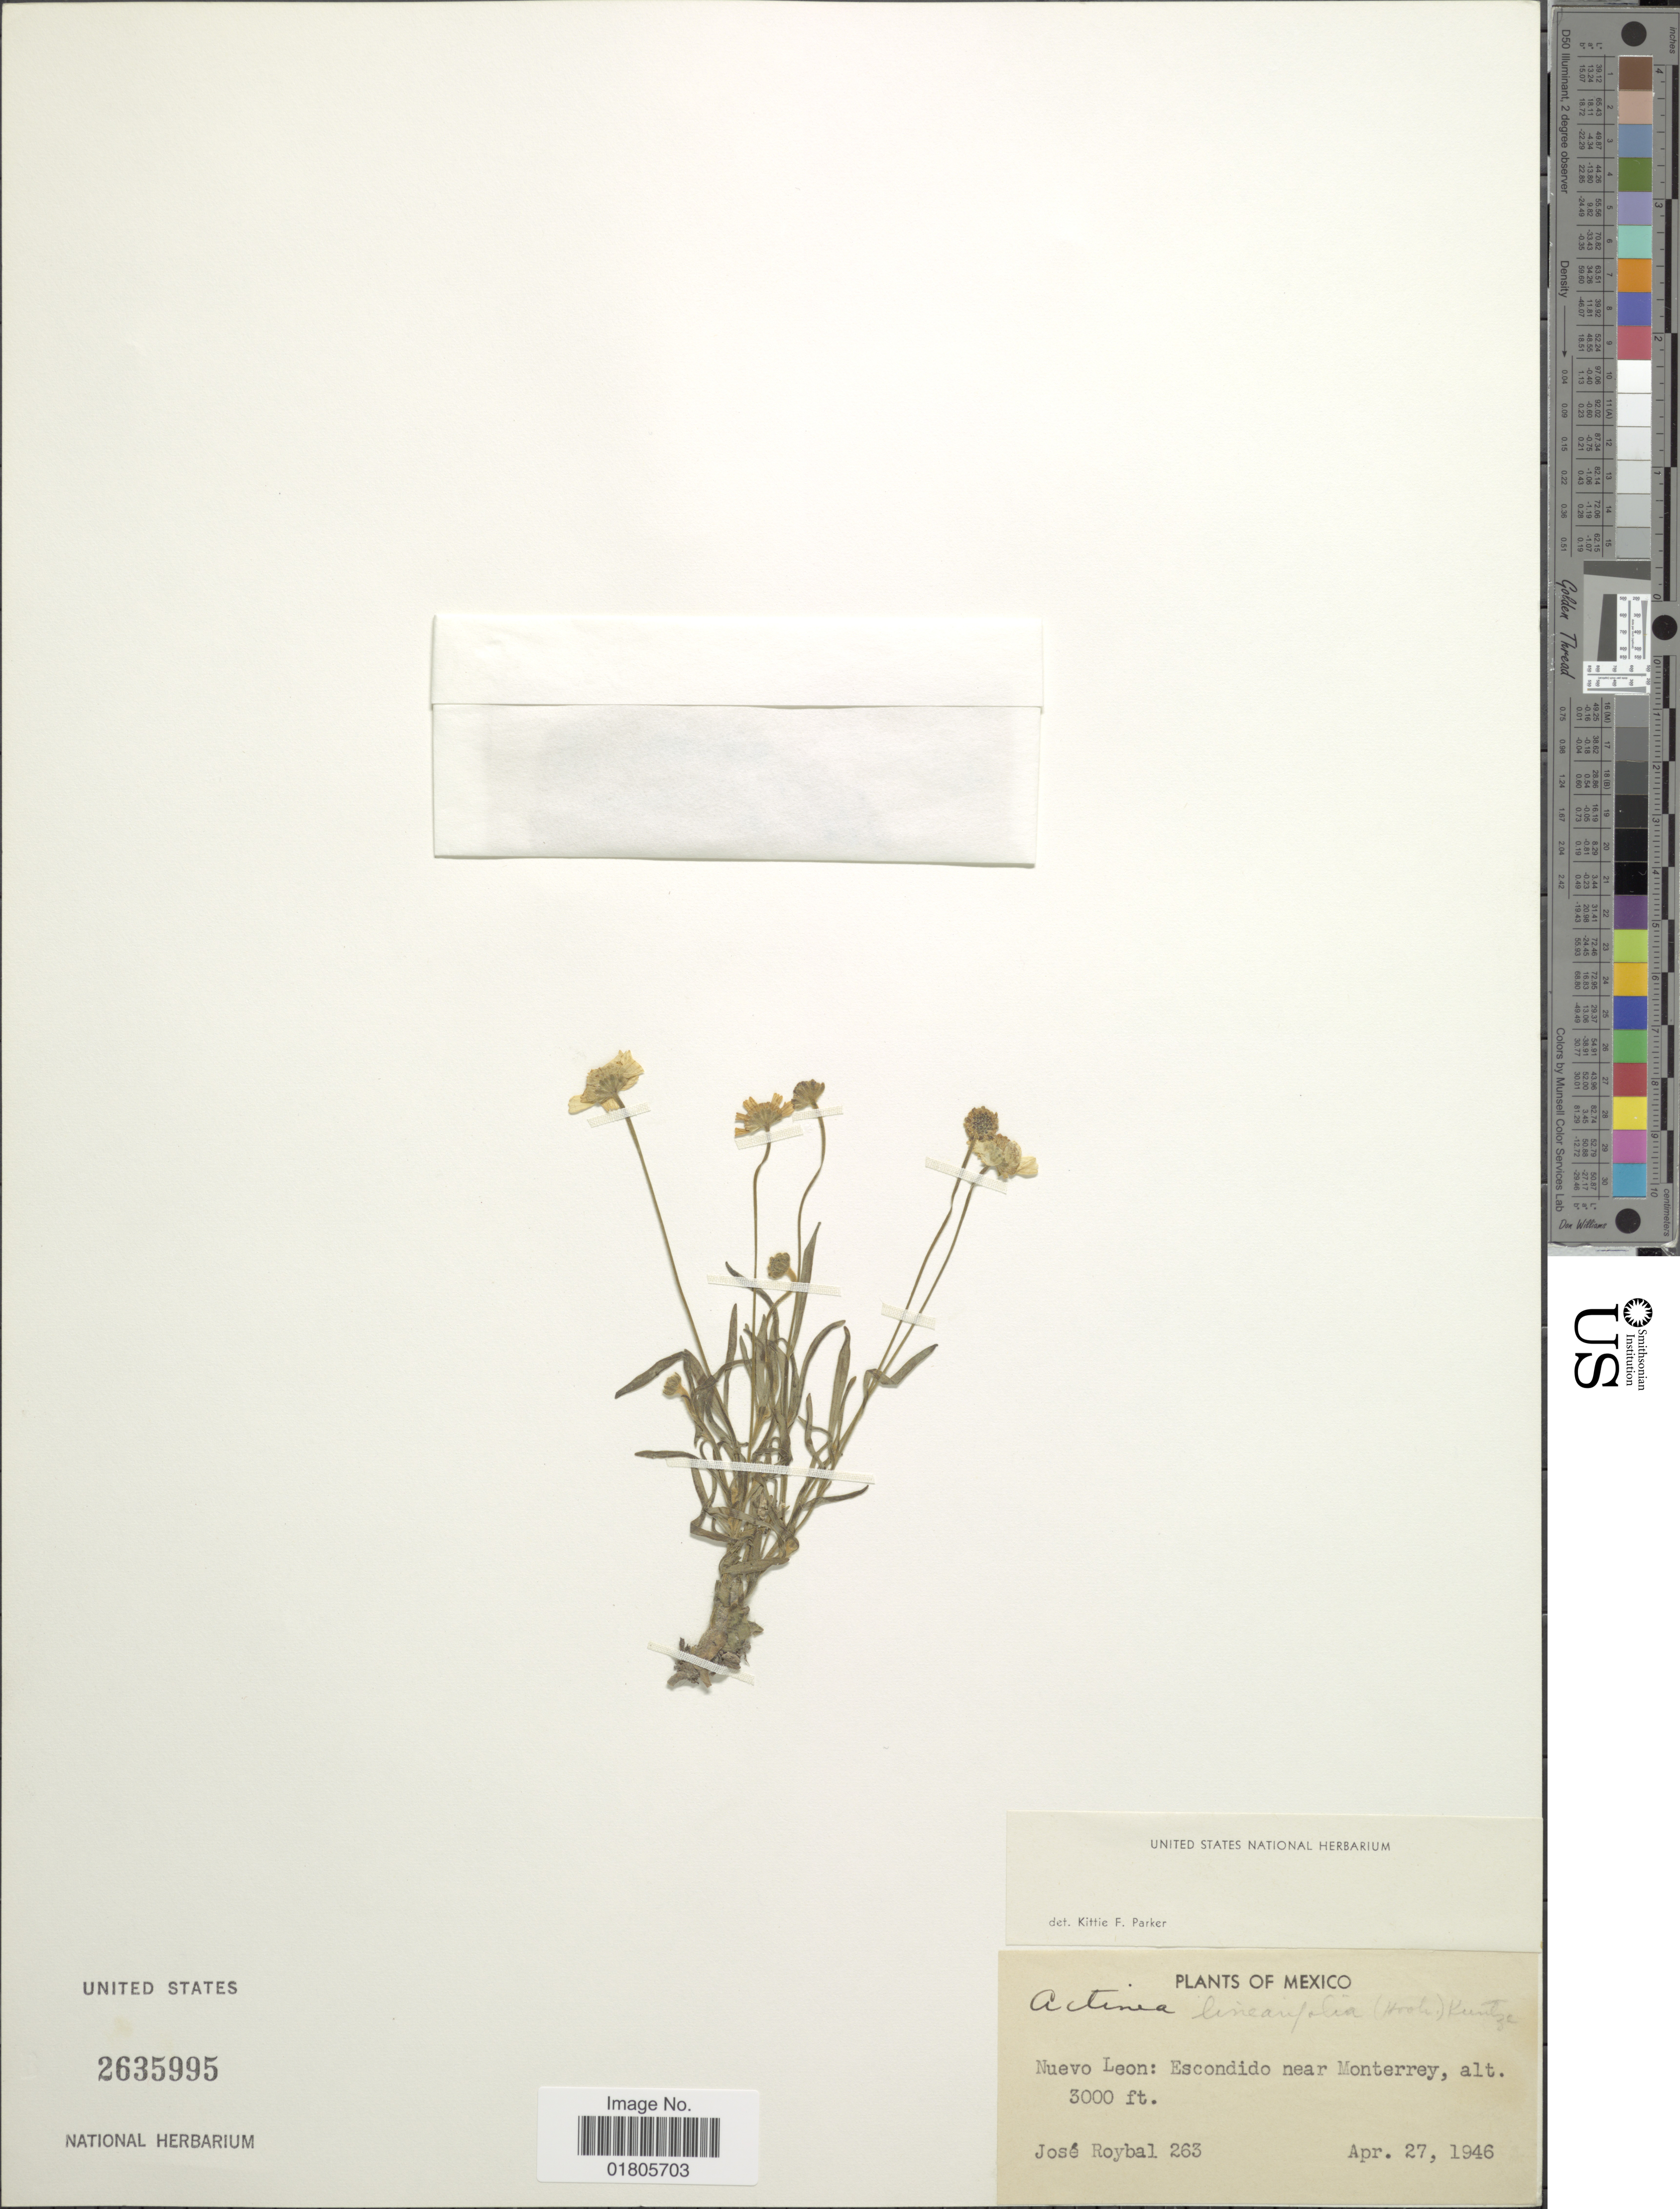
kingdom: Plantae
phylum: Tracheophyta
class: Magnoliopsida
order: Asterales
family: Asteraceae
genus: Actinea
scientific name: Actinea linearifolia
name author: (Hook.) Kuntze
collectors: J. J. Roybal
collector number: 263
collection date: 1946-04-27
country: Mexico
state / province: Nuevo León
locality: Escondido near Monterrey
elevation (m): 914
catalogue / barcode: US 2635995